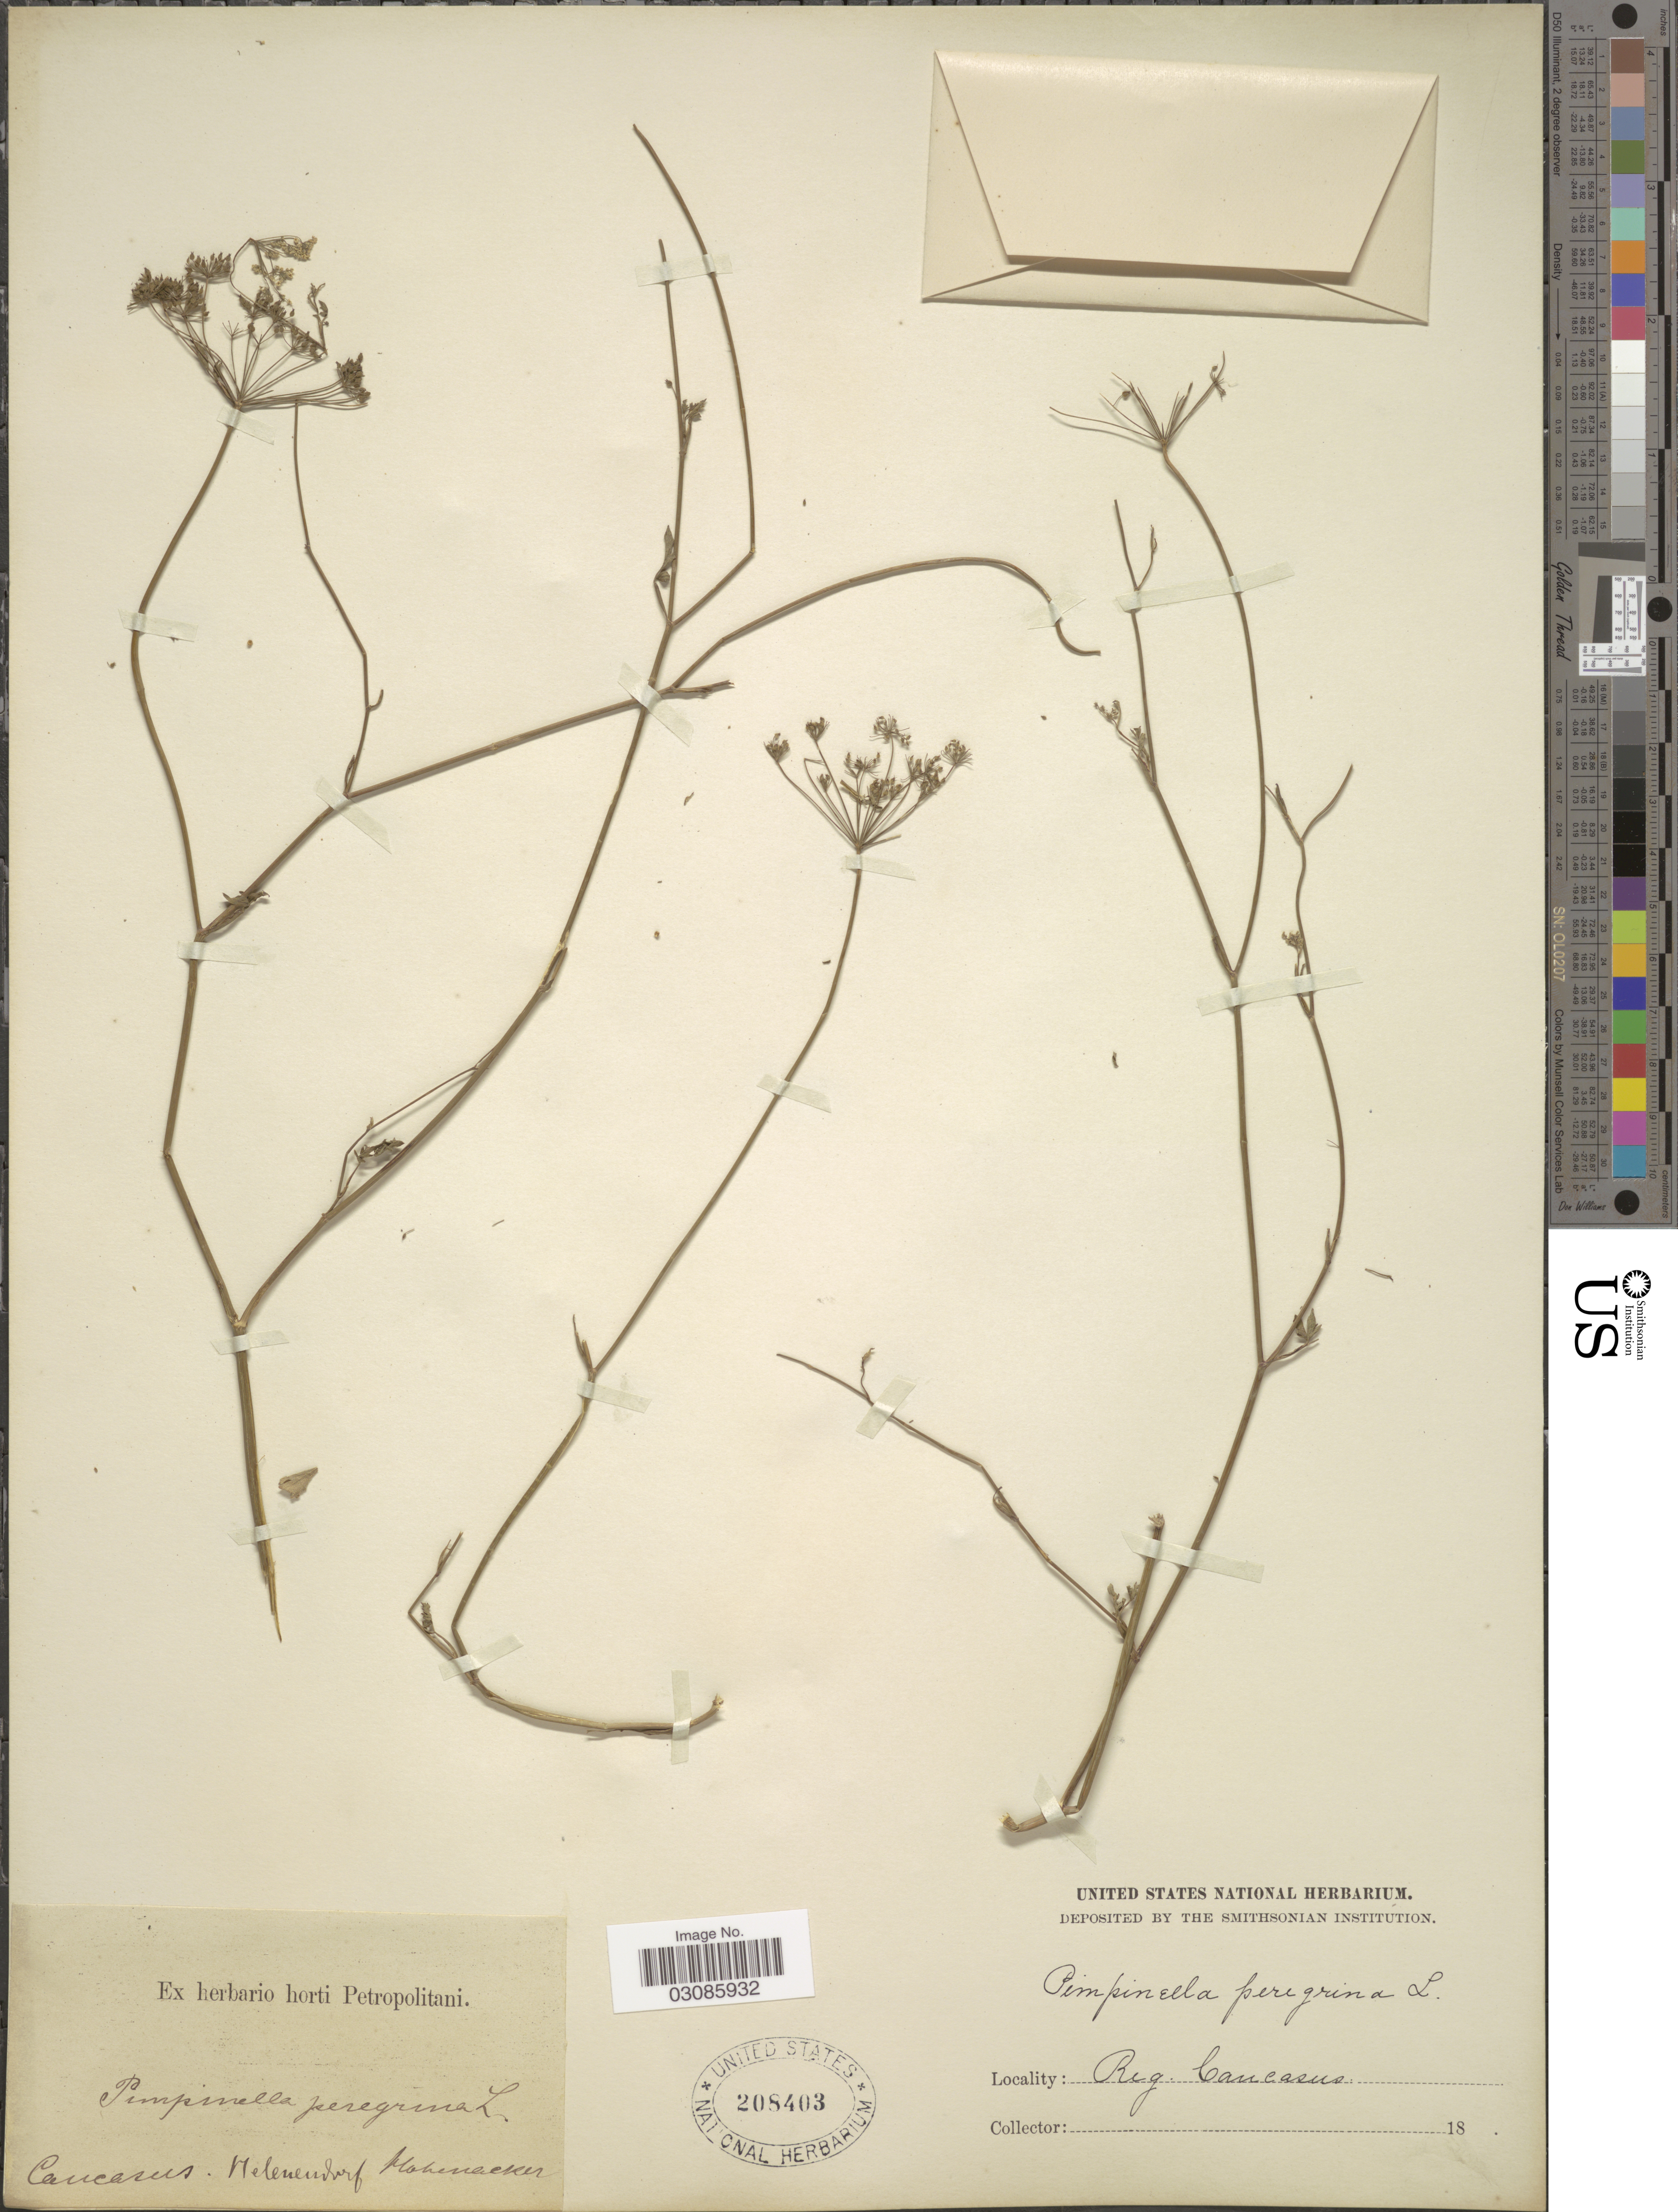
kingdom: Plantae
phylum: Tracheophyta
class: Magnoliopsida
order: Apiales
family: Apiaceae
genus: Pimpinella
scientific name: Pimpinella peregrina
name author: L.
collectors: Hohenacker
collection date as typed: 18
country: Azerbaijan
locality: Caucasus. Helendorf.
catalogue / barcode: US 208403